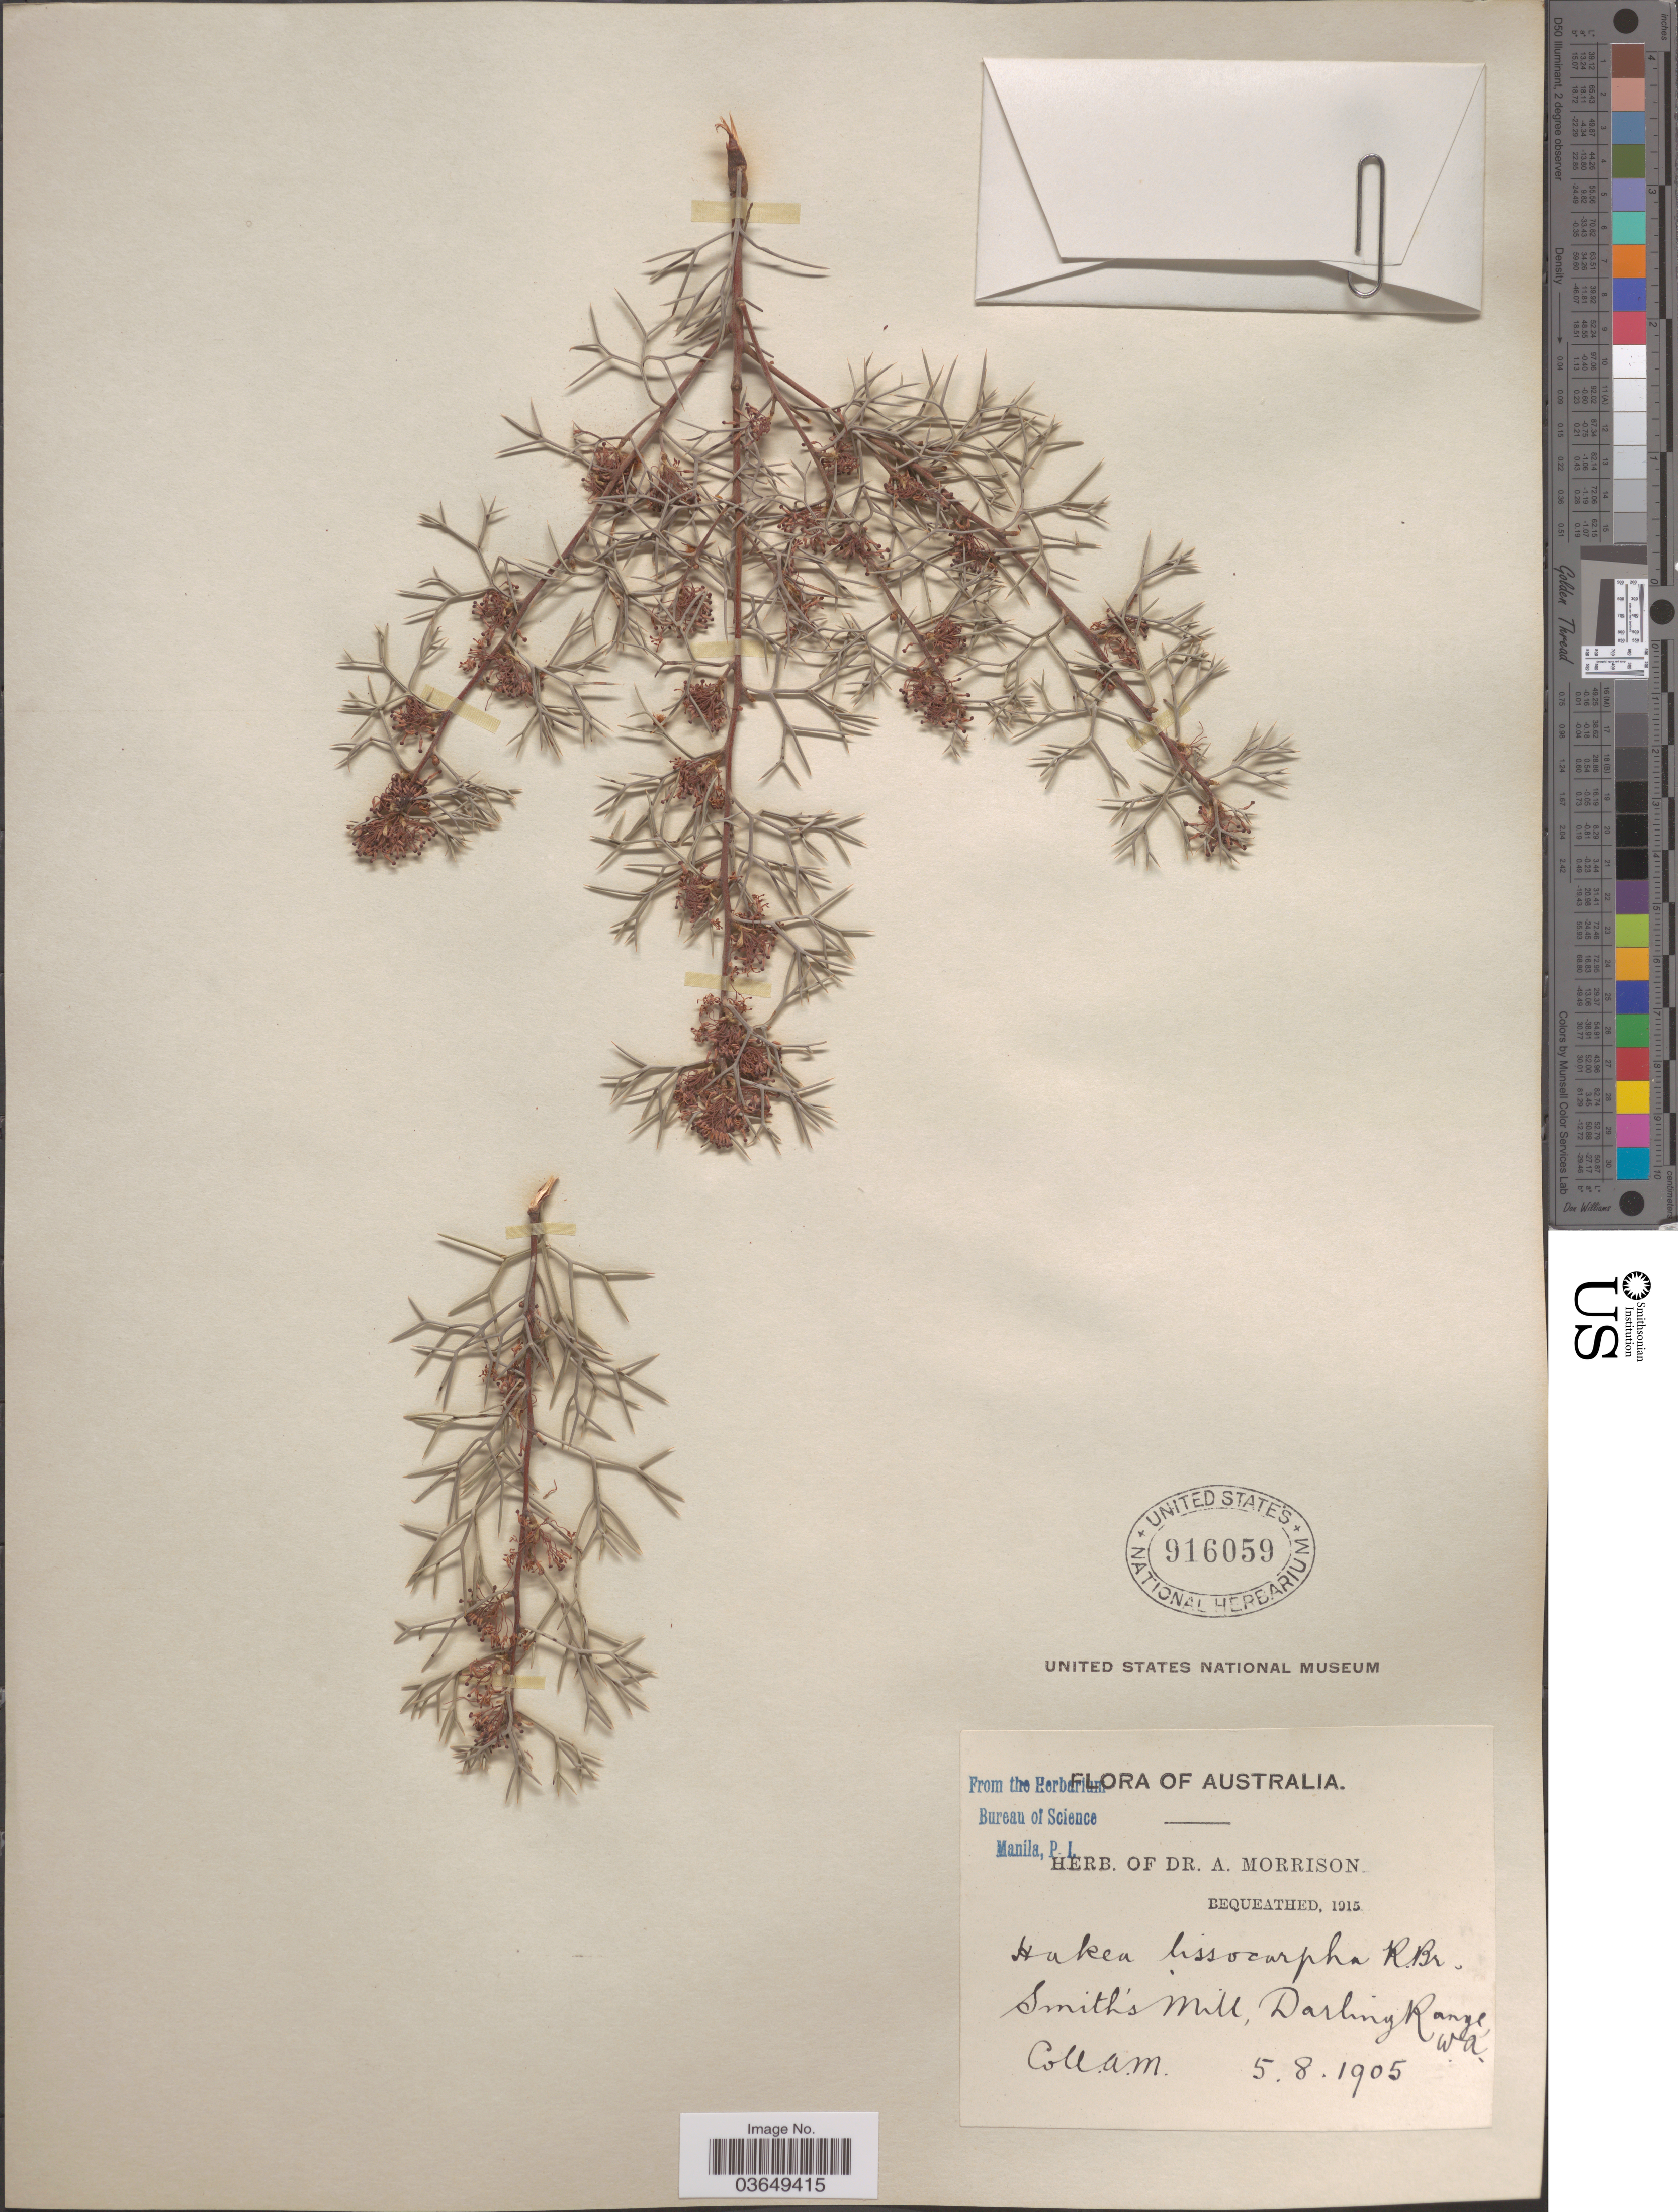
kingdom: Plantae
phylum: Tracheophyta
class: Magnoliopsida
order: Proteales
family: Proteaceae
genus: Hakea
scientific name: Hakea lissocarpha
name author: R. Br.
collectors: A. Morrison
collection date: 1905-08-05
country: Australia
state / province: Western Australia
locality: Smith's Mill, Darling Range.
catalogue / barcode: US 916059